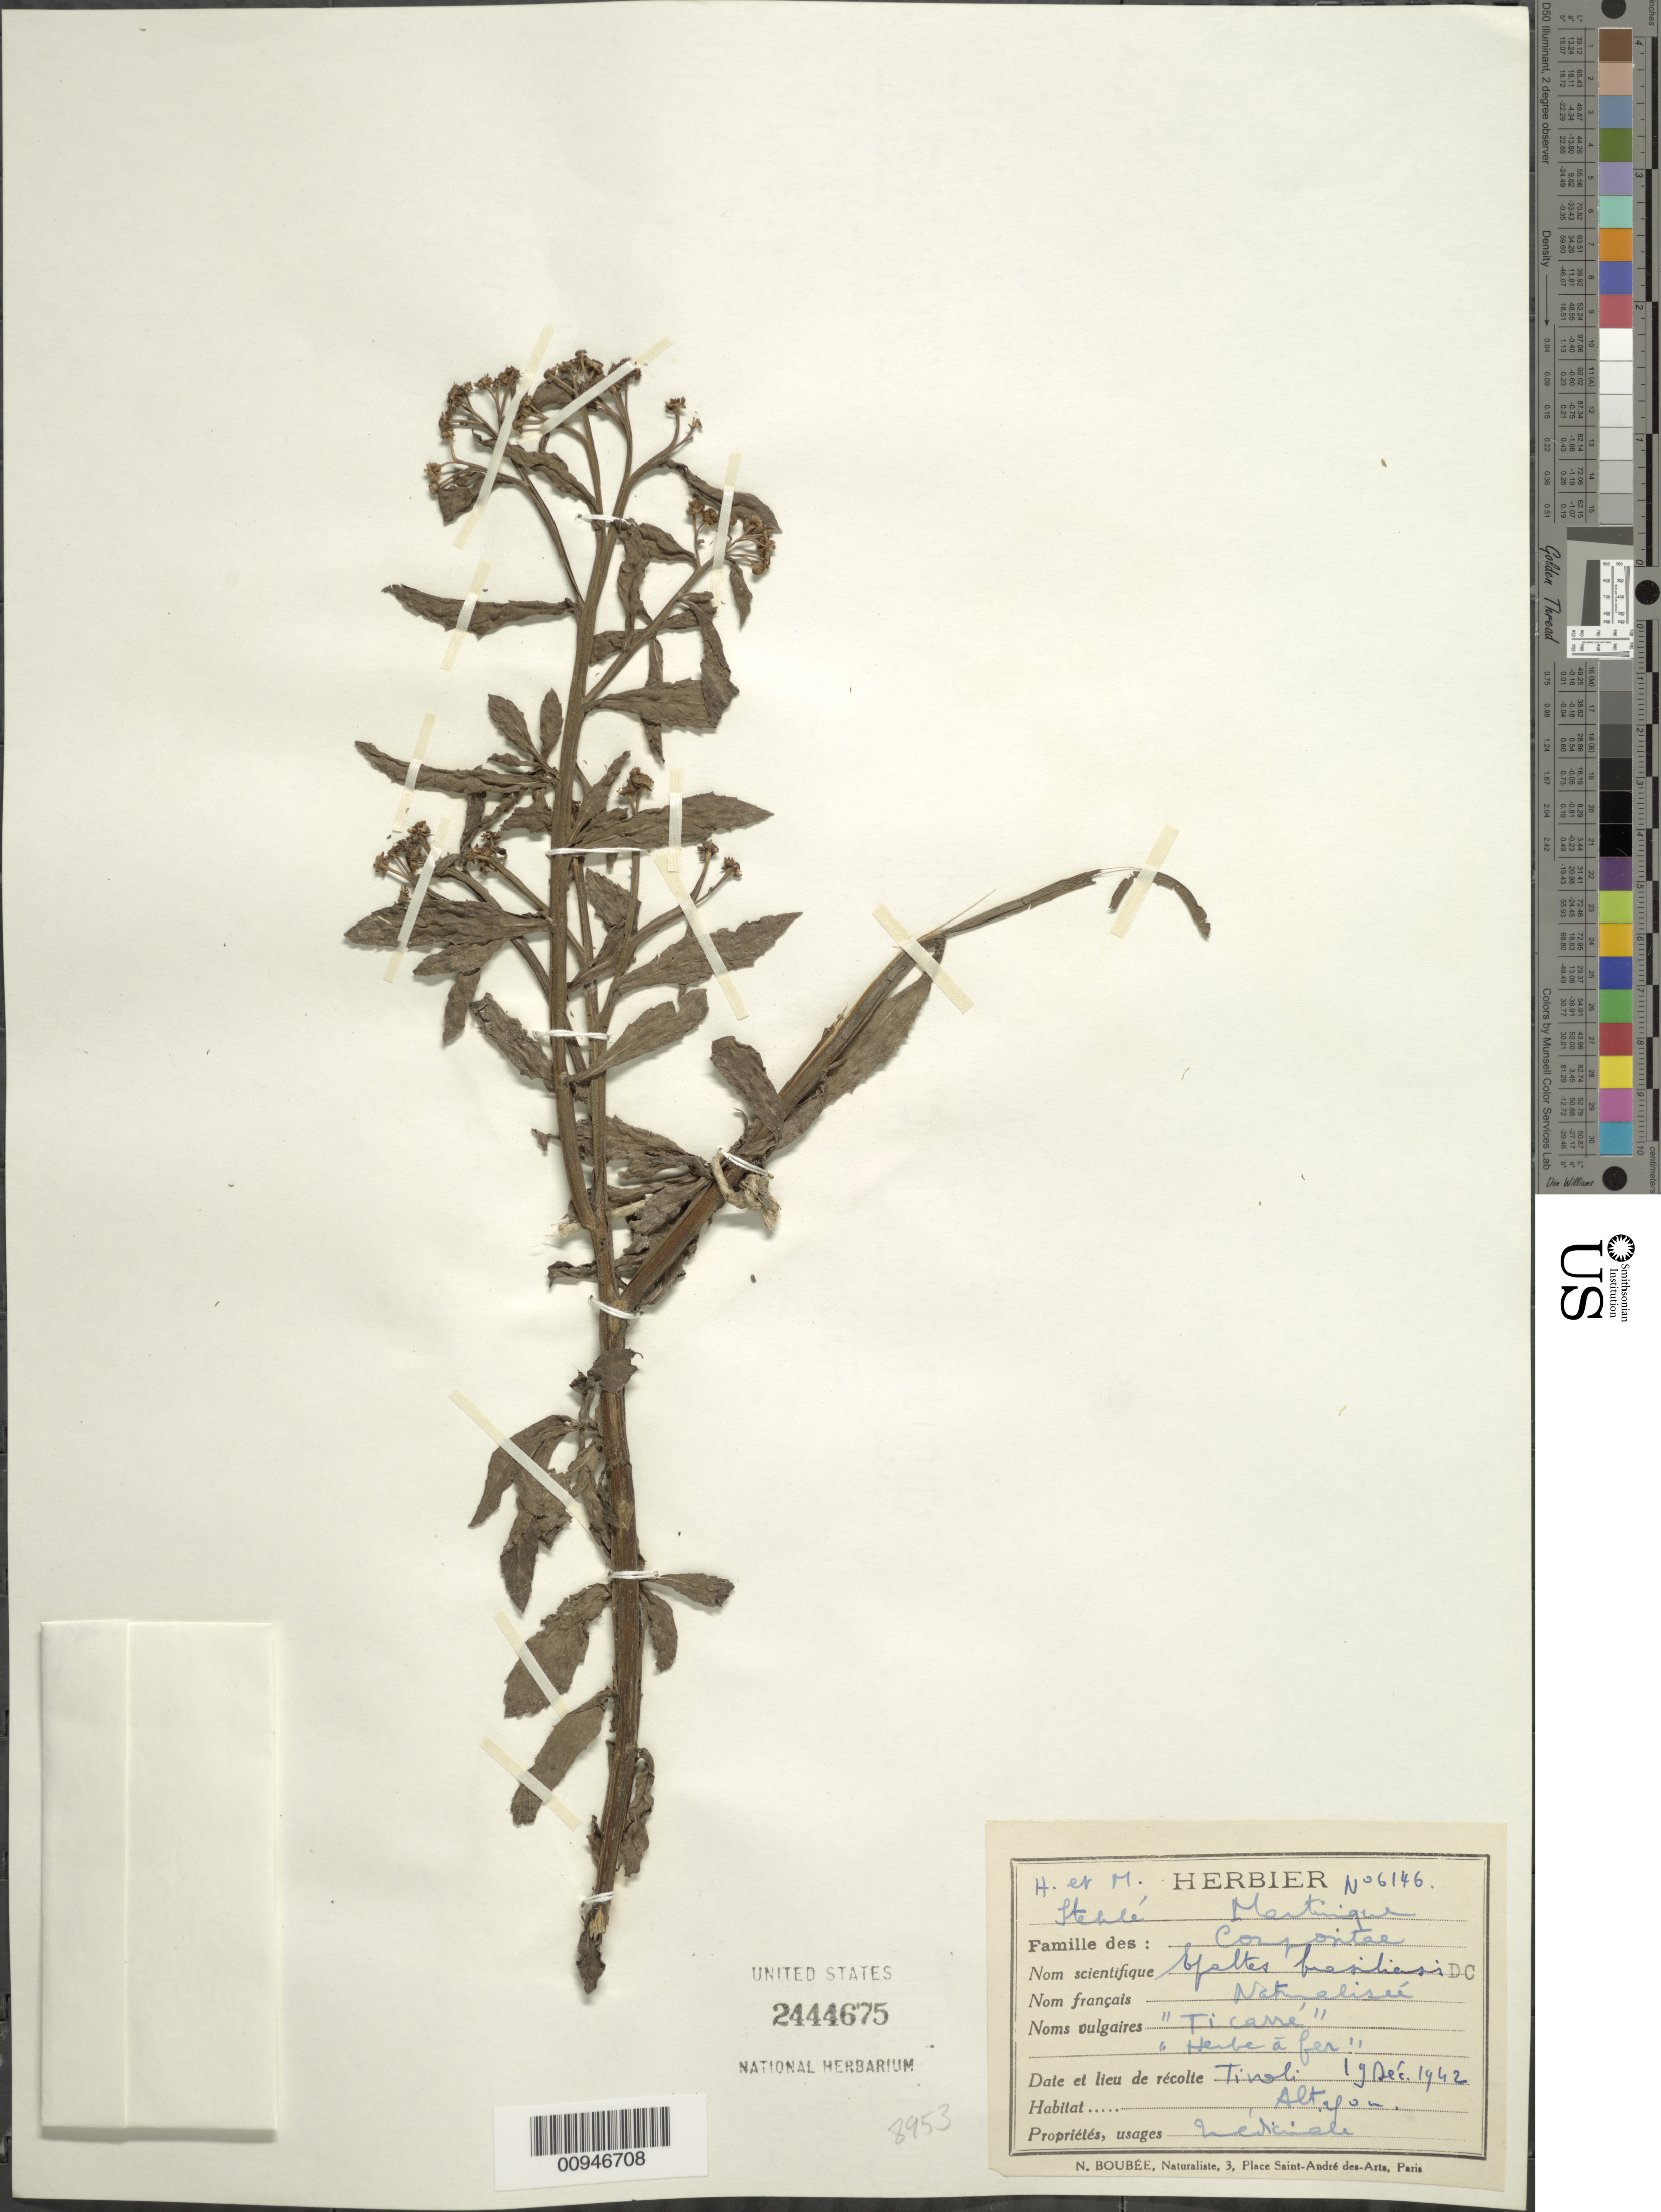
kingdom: Plantae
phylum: Tracheophyta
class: Magnoliopsida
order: Asterales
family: Asteraceae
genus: Epaltes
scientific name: Epaltes brasiliensis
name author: (Link) DC.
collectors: H. Stehlé & M. Stehlé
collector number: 6146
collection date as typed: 19 Dec 1942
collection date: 1942-12-19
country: Martinique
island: Martinique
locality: Tinoli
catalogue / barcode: US 2444675